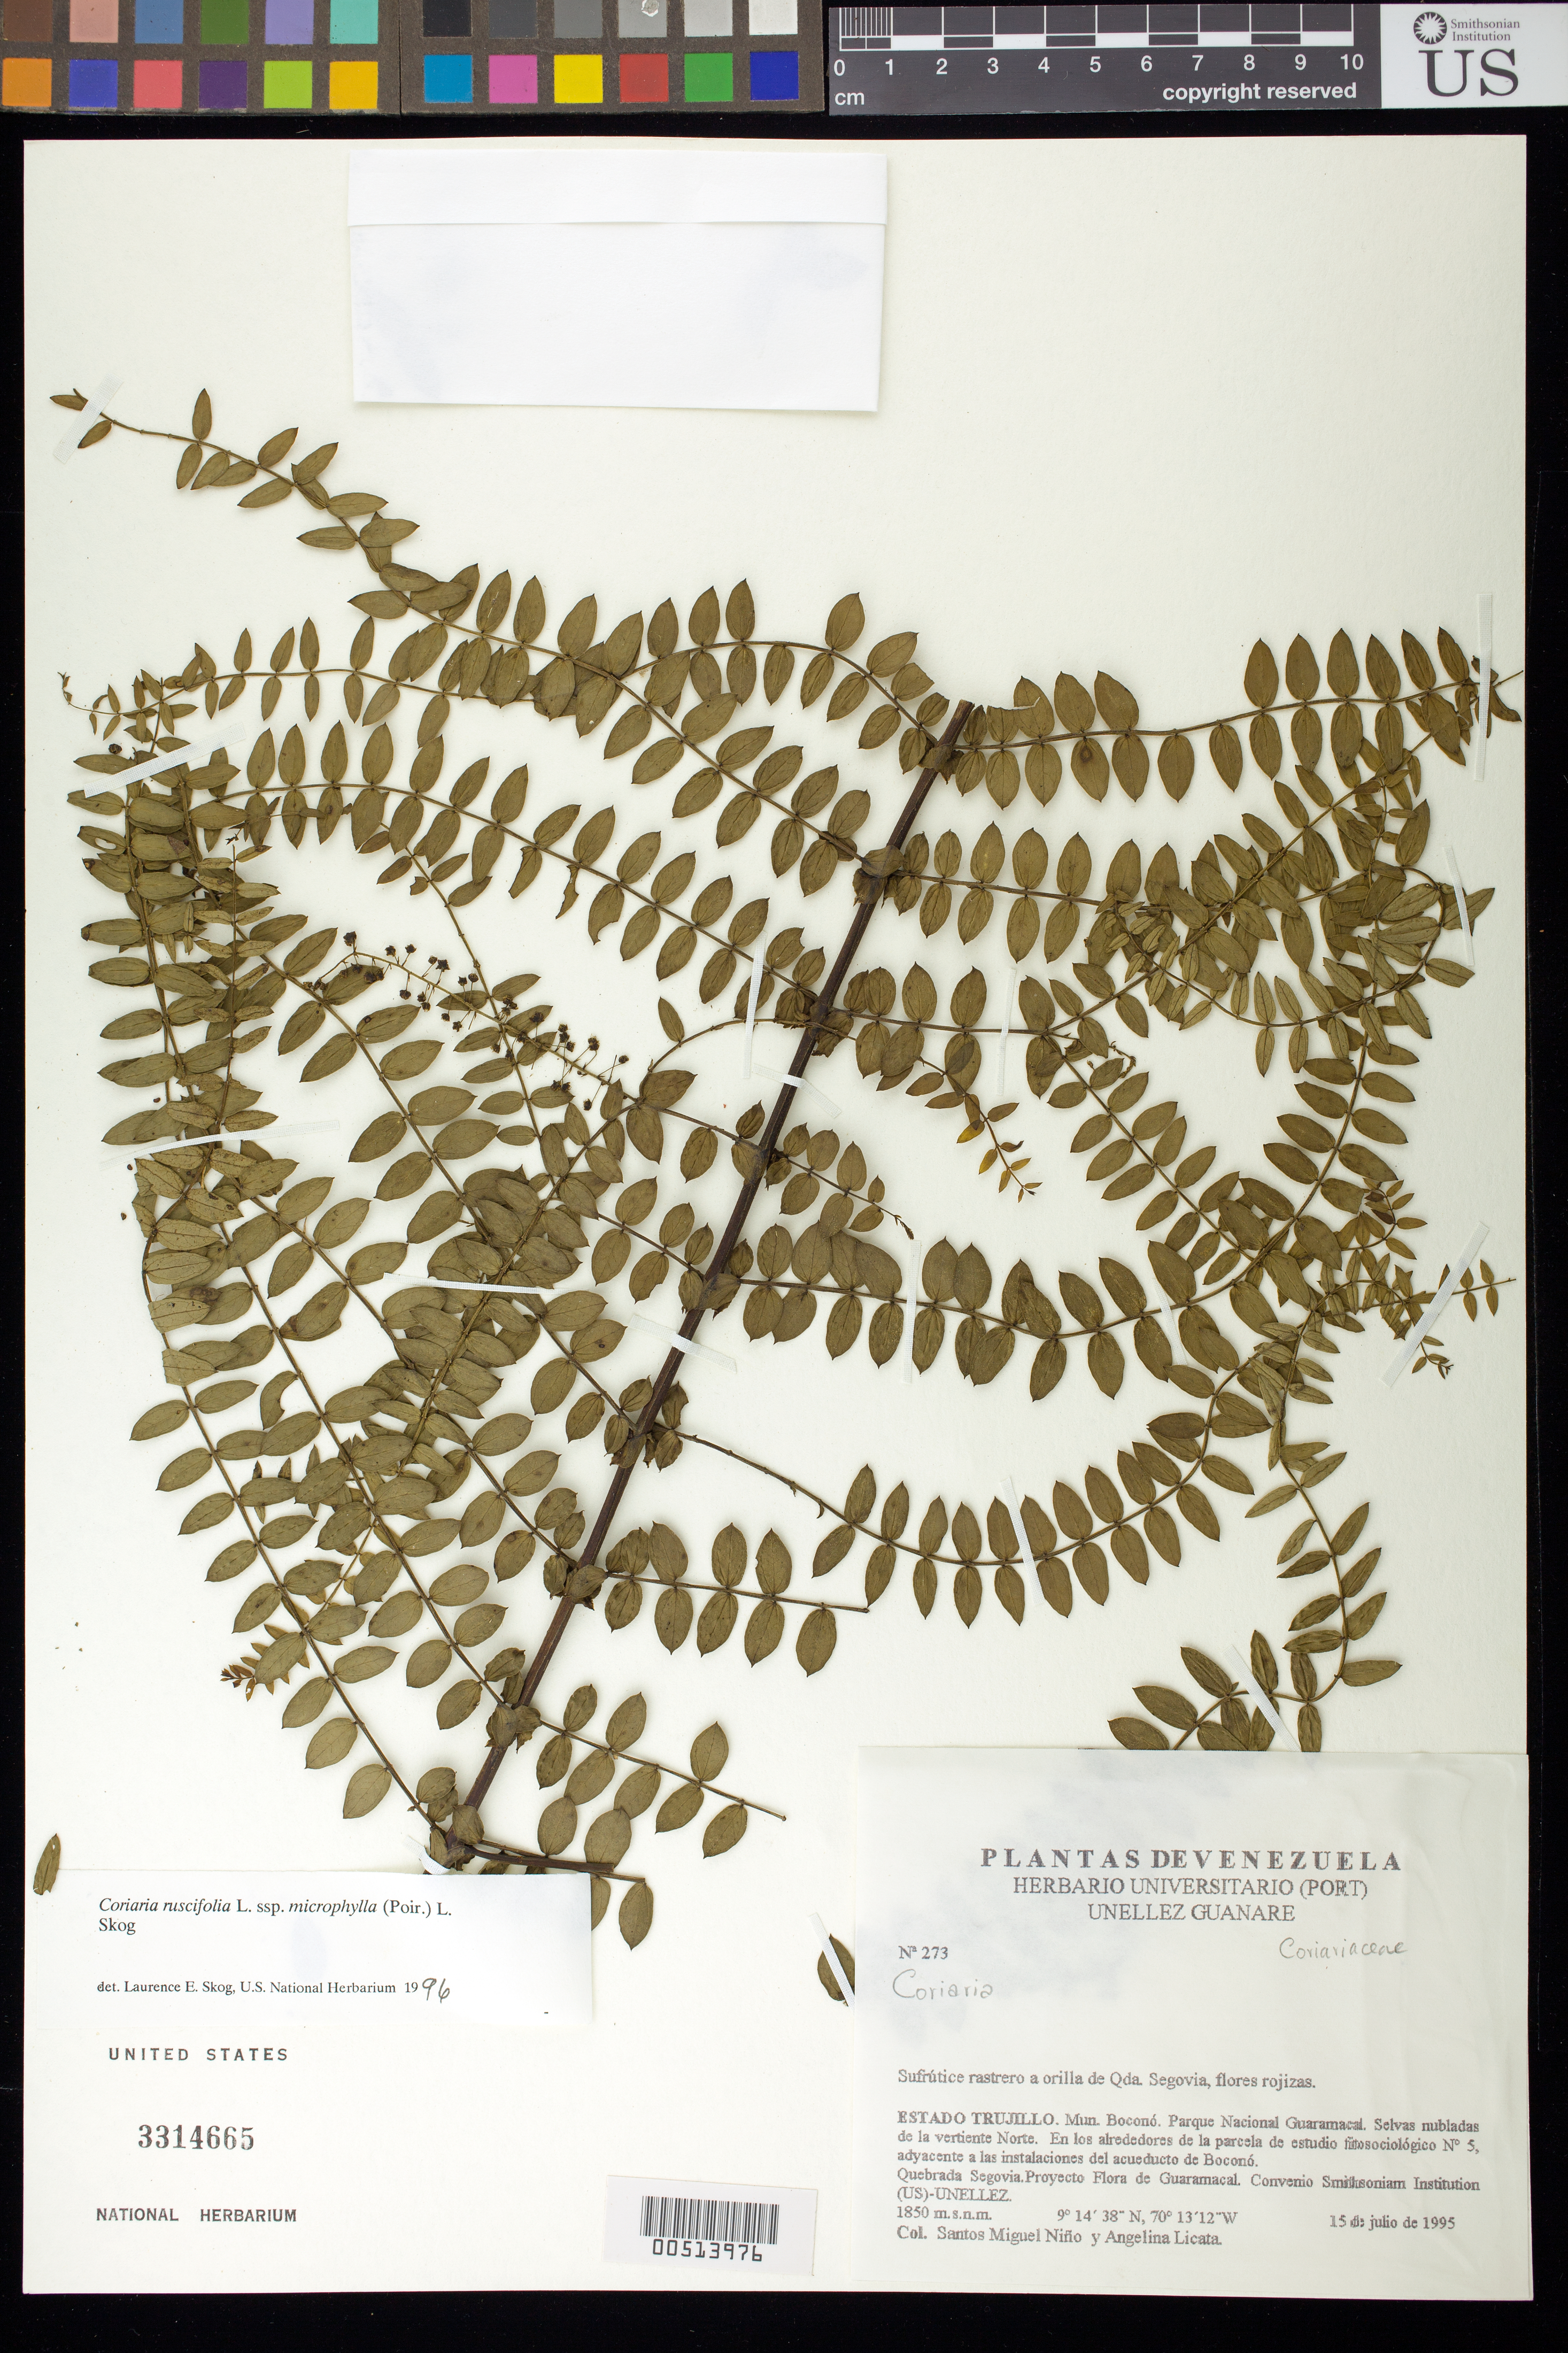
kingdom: Plantae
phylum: Tracheophyta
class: Magnoliopsida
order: Cucurbitales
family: Coriariaceae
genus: Coriaria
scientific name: Coriaria ruscifolia subsp. microphylla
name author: (Poir.) L.E. Skog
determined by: Skog, Laurence E.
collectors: S. M. Niño & A. Licata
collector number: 273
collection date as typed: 15 Jul 1995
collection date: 1995-07-15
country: Venezuela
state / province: Trujillo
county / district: Boconó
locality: Parque Nacional Guaramacal, vertiente N, adyacente a las instalaciones del acueducto de Boconó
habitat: Selvas nubladas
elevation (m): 1850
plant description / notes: MO, NY, PORT, US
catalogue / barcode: US 3314665